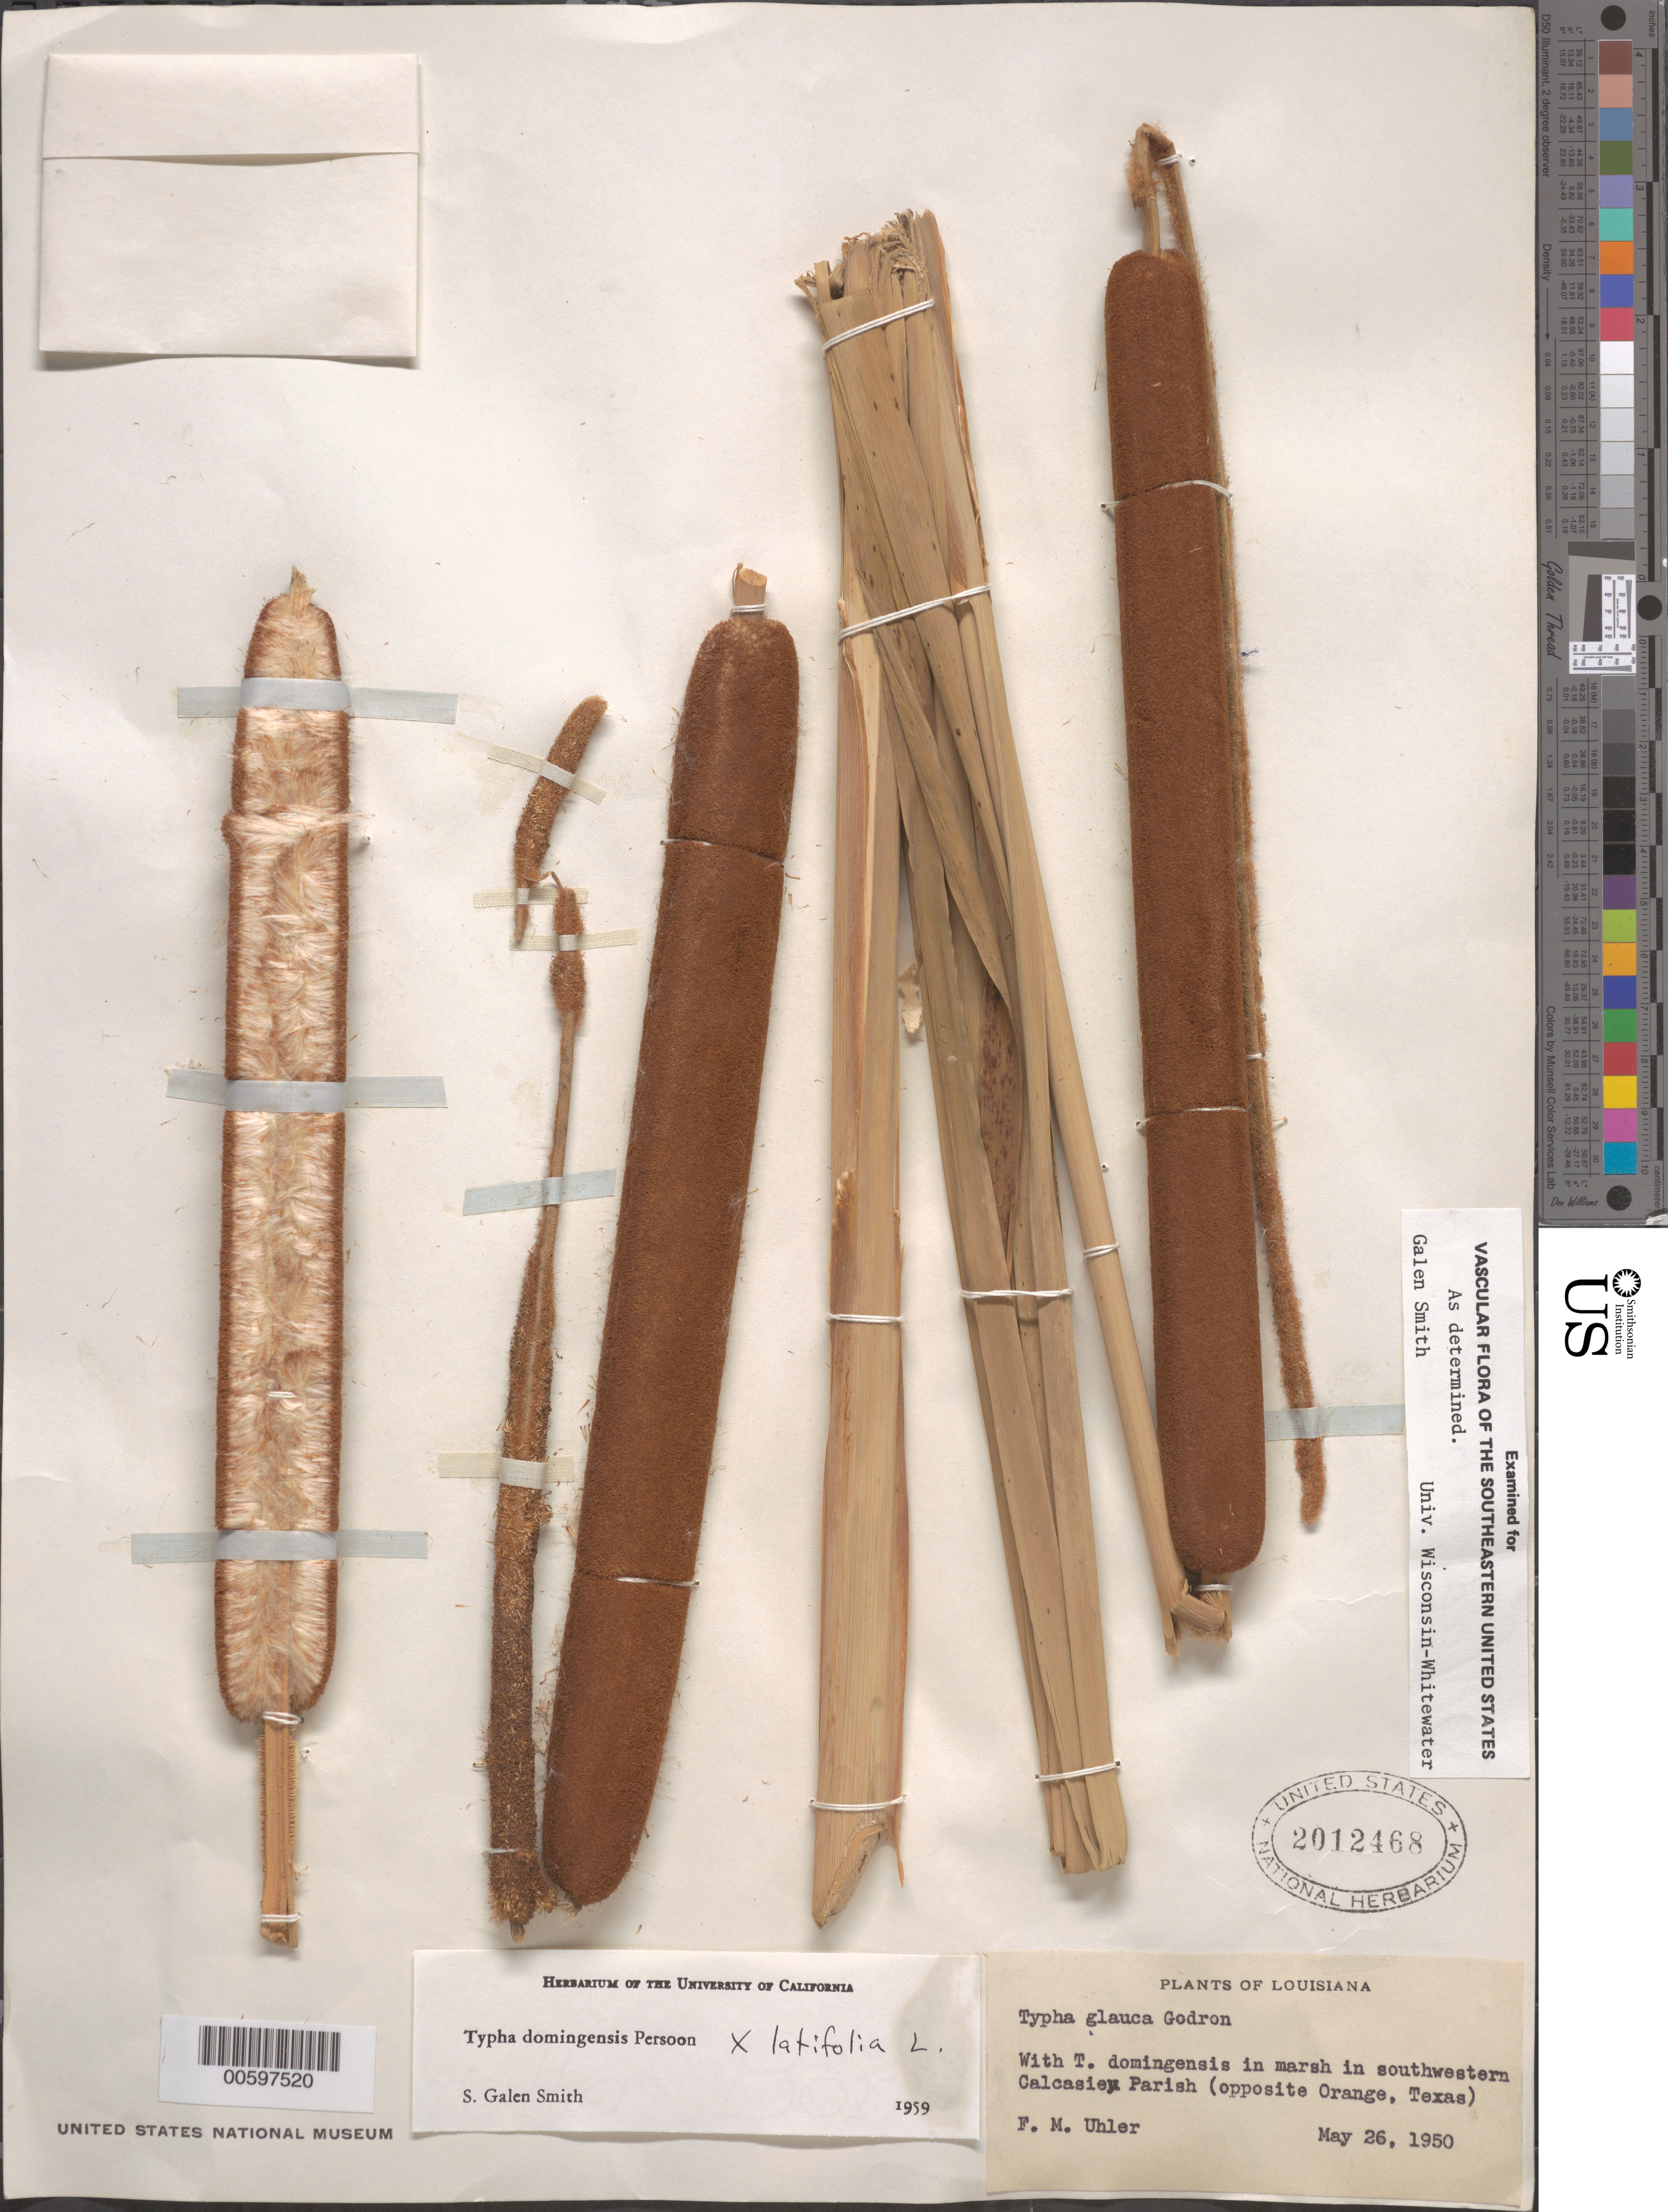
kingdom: Plantae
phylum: Tracheophyta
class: Liliopsida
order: Poales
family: Typhaceae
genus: Typha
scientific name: Typha domingensis x T. latifolia L.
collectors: F. M. Uhler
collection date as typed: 26 May 1950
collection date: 1950-05-26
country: United States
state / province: Louisiana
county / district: Calcasieu Parish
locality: Opposite Orange TX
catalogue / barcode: US 2012468